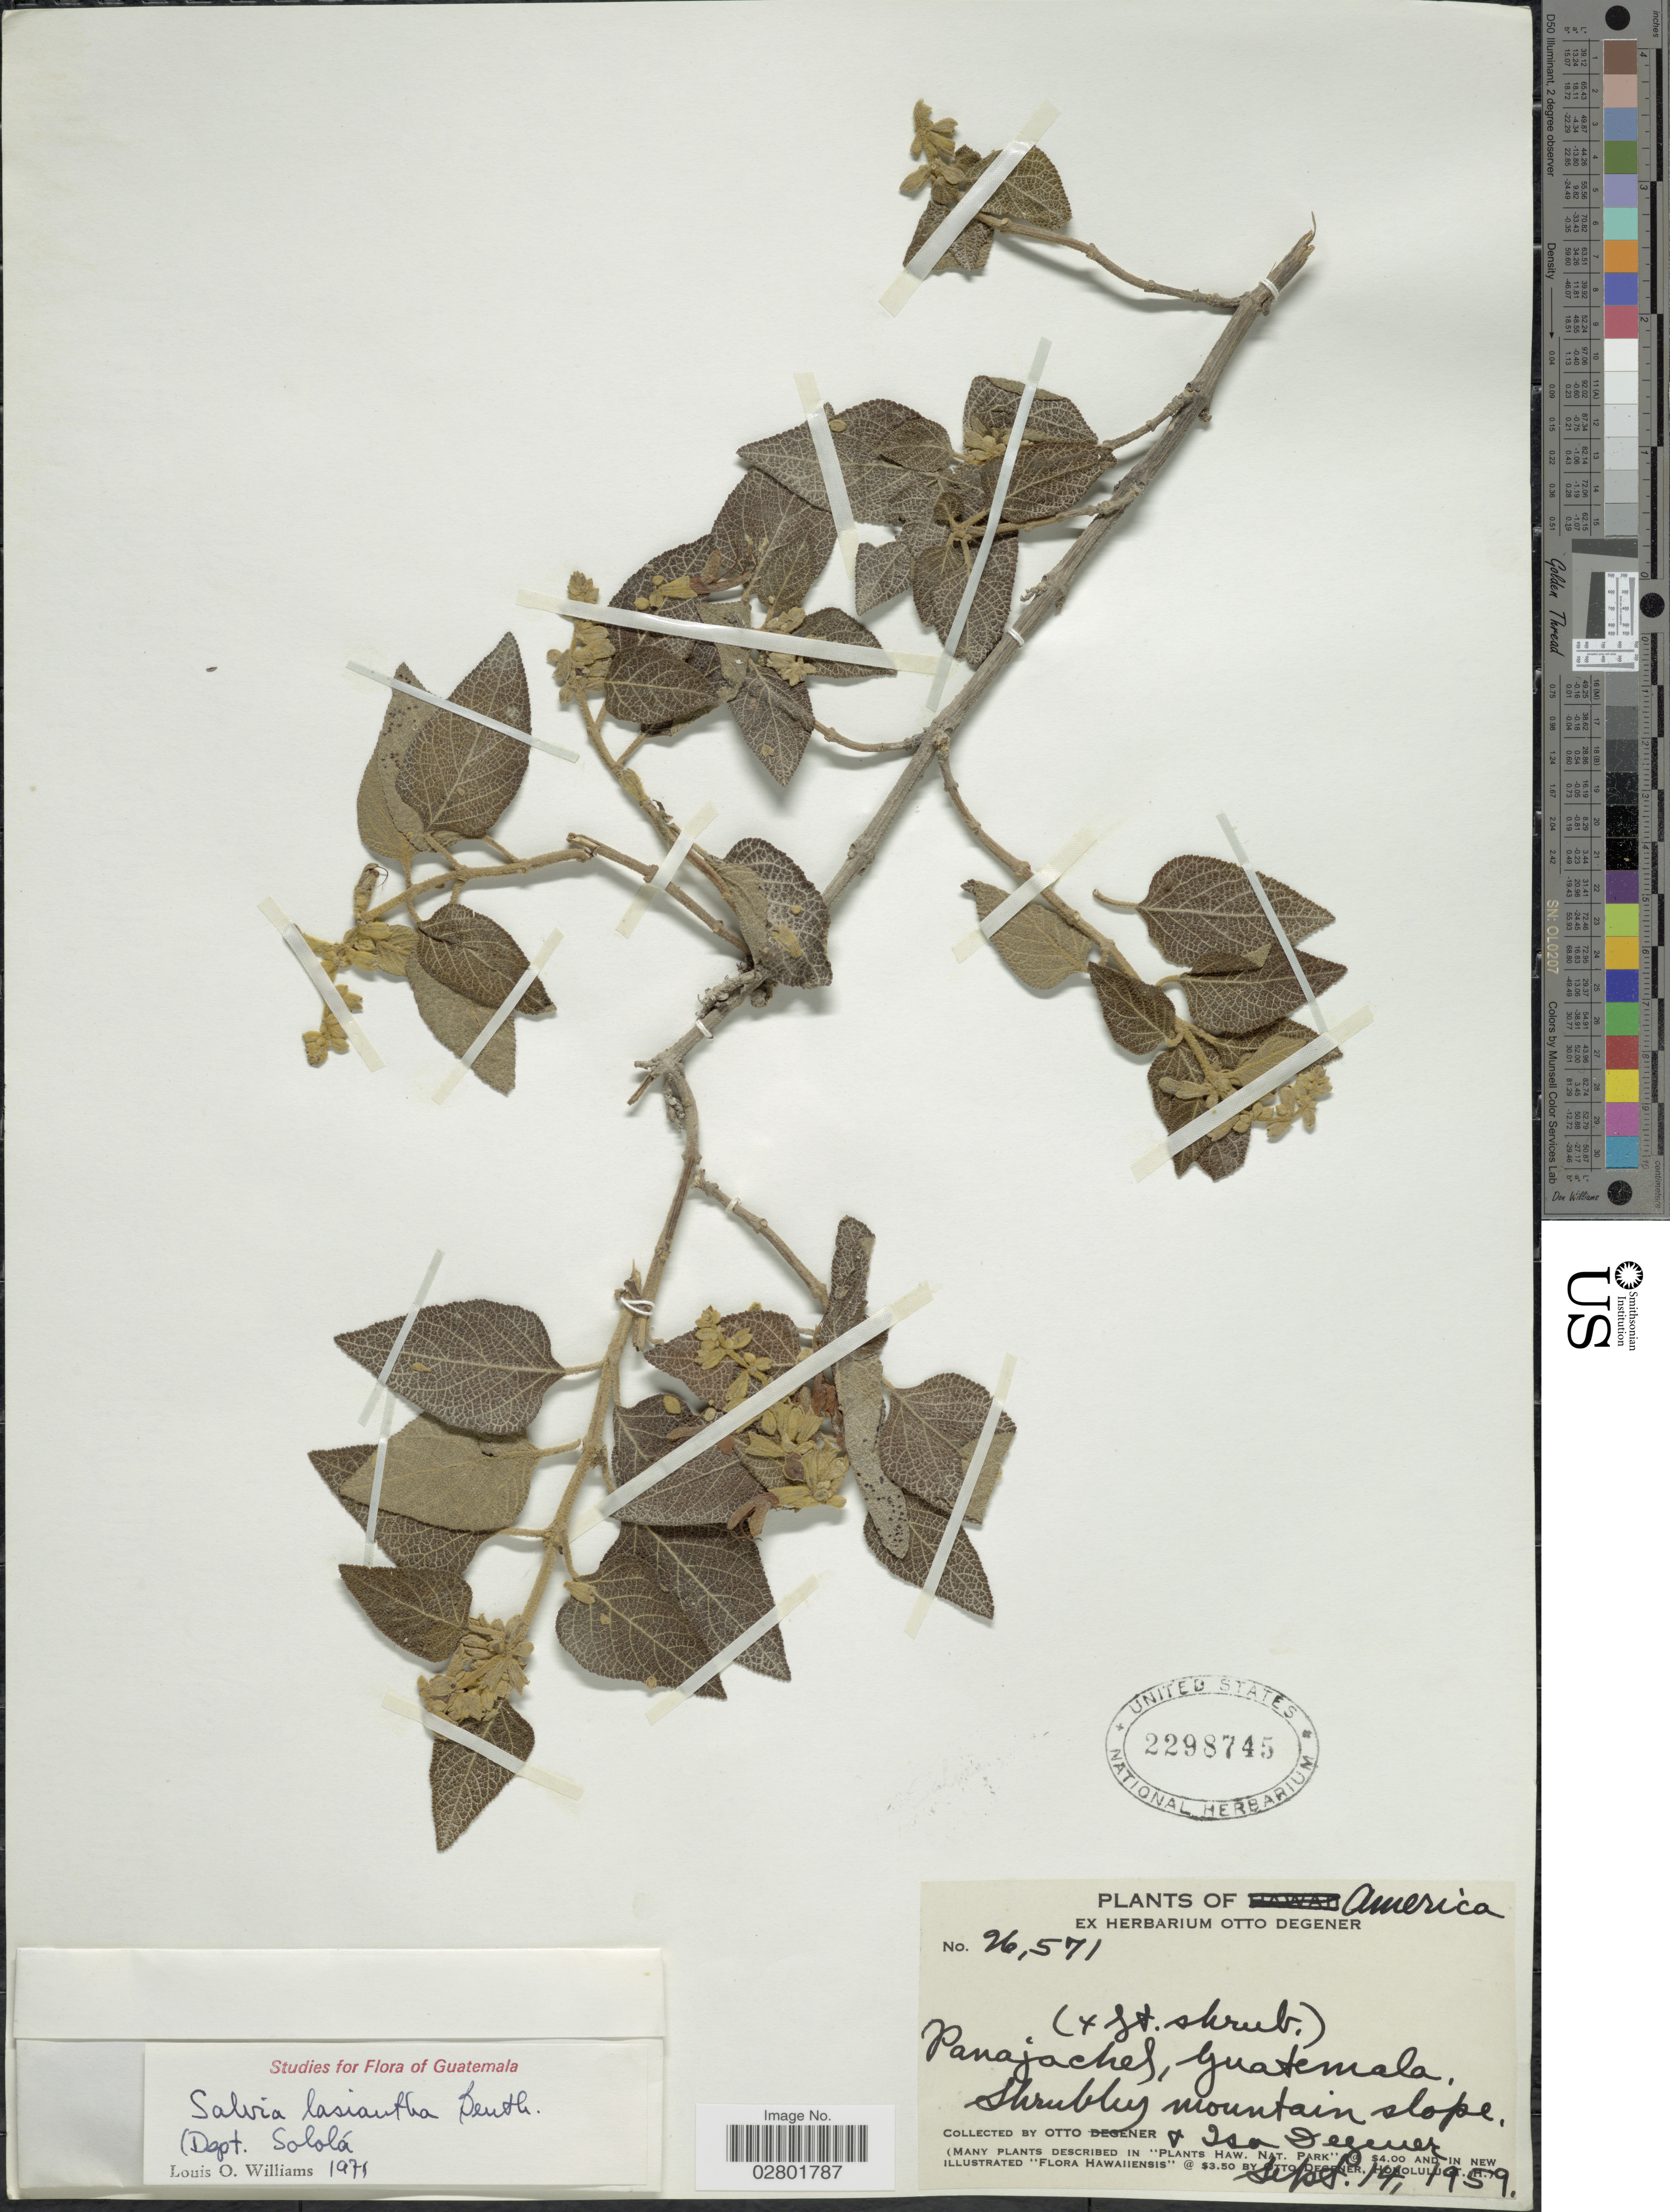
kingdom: Plantae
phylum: Tracheophyta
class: Magnoliopsida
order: Lamiales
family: Lamiaceae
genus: Salvia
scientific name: Salvia lasiantha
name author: Benth.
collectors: O. Degener & I. Degener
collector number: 26571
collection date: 1959-09-14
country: Guatemala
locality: Panajachel.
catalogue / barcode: US 2298745